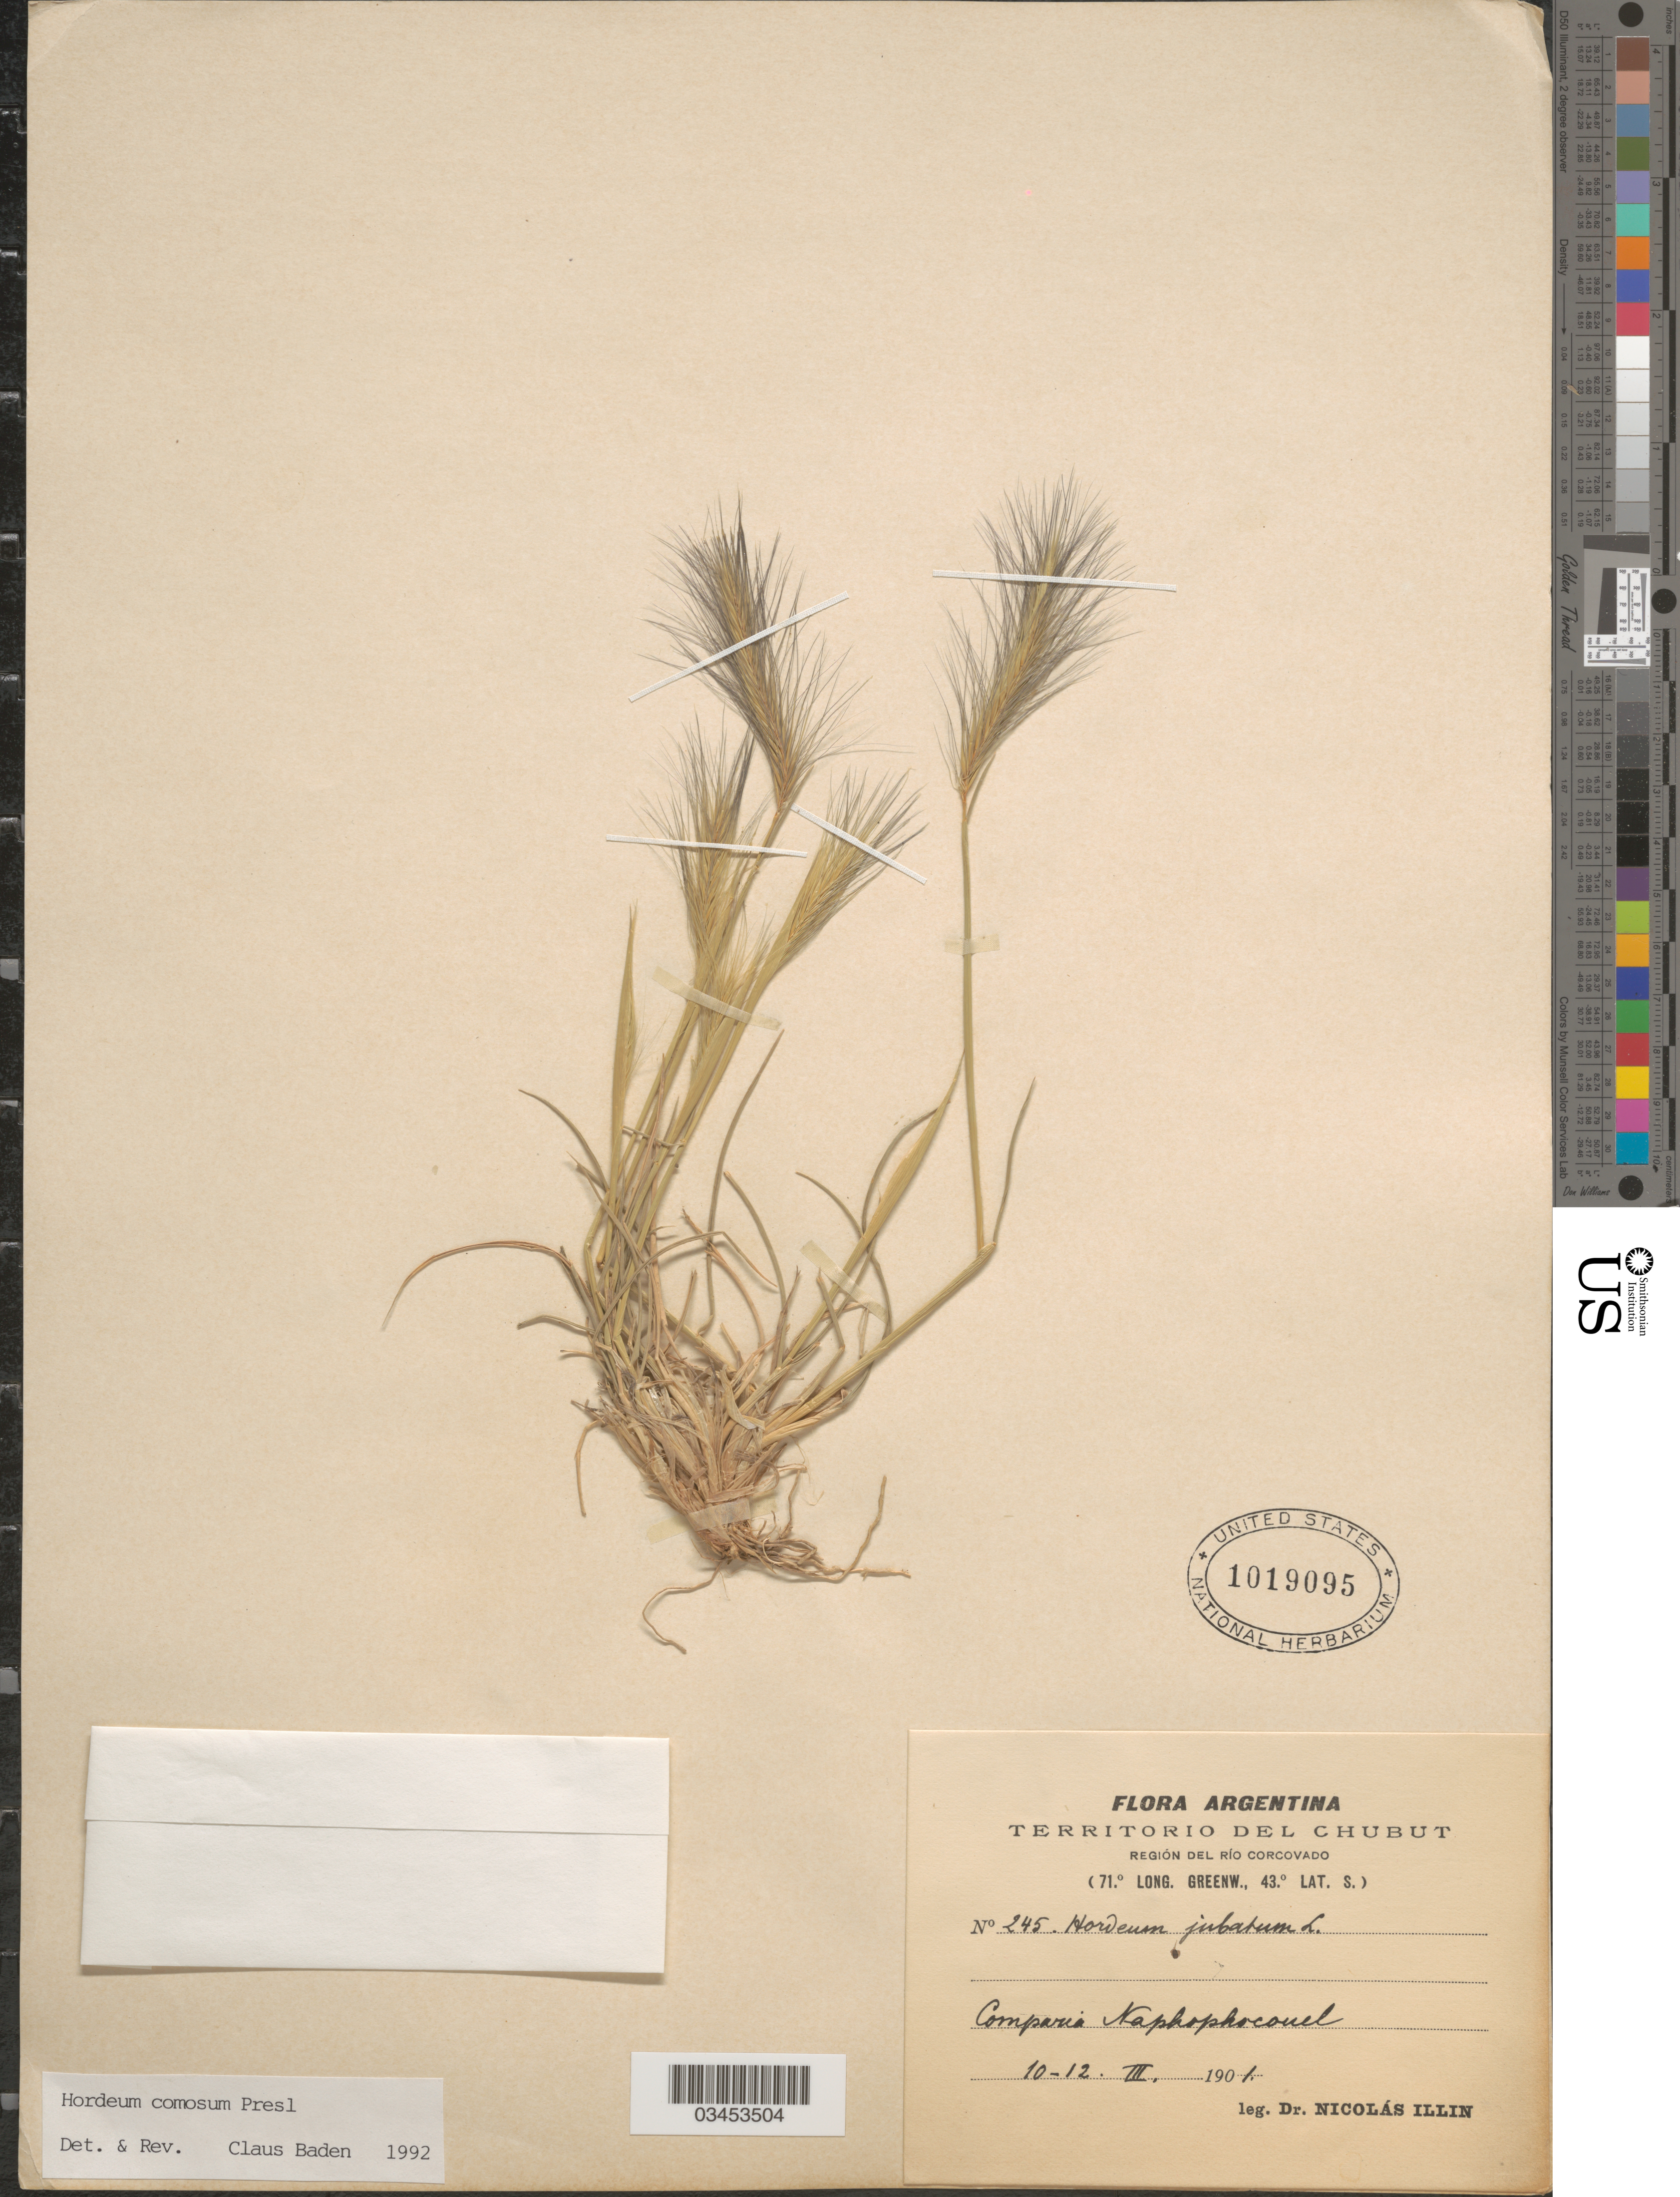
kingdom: Plantae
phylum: Tracheophyta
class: Liliopsida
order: Poales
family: Poaceae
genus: Hordeum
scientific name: Hordeum comosum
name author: J. Presl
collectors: N. Illin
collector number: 245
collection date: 1901-03-10/1901-03-12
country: Argentina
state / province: Chubut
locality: Territorio del Chubut. Región del Río Corcovado. Comparia Naphophocouel.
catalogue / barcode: US 1019095